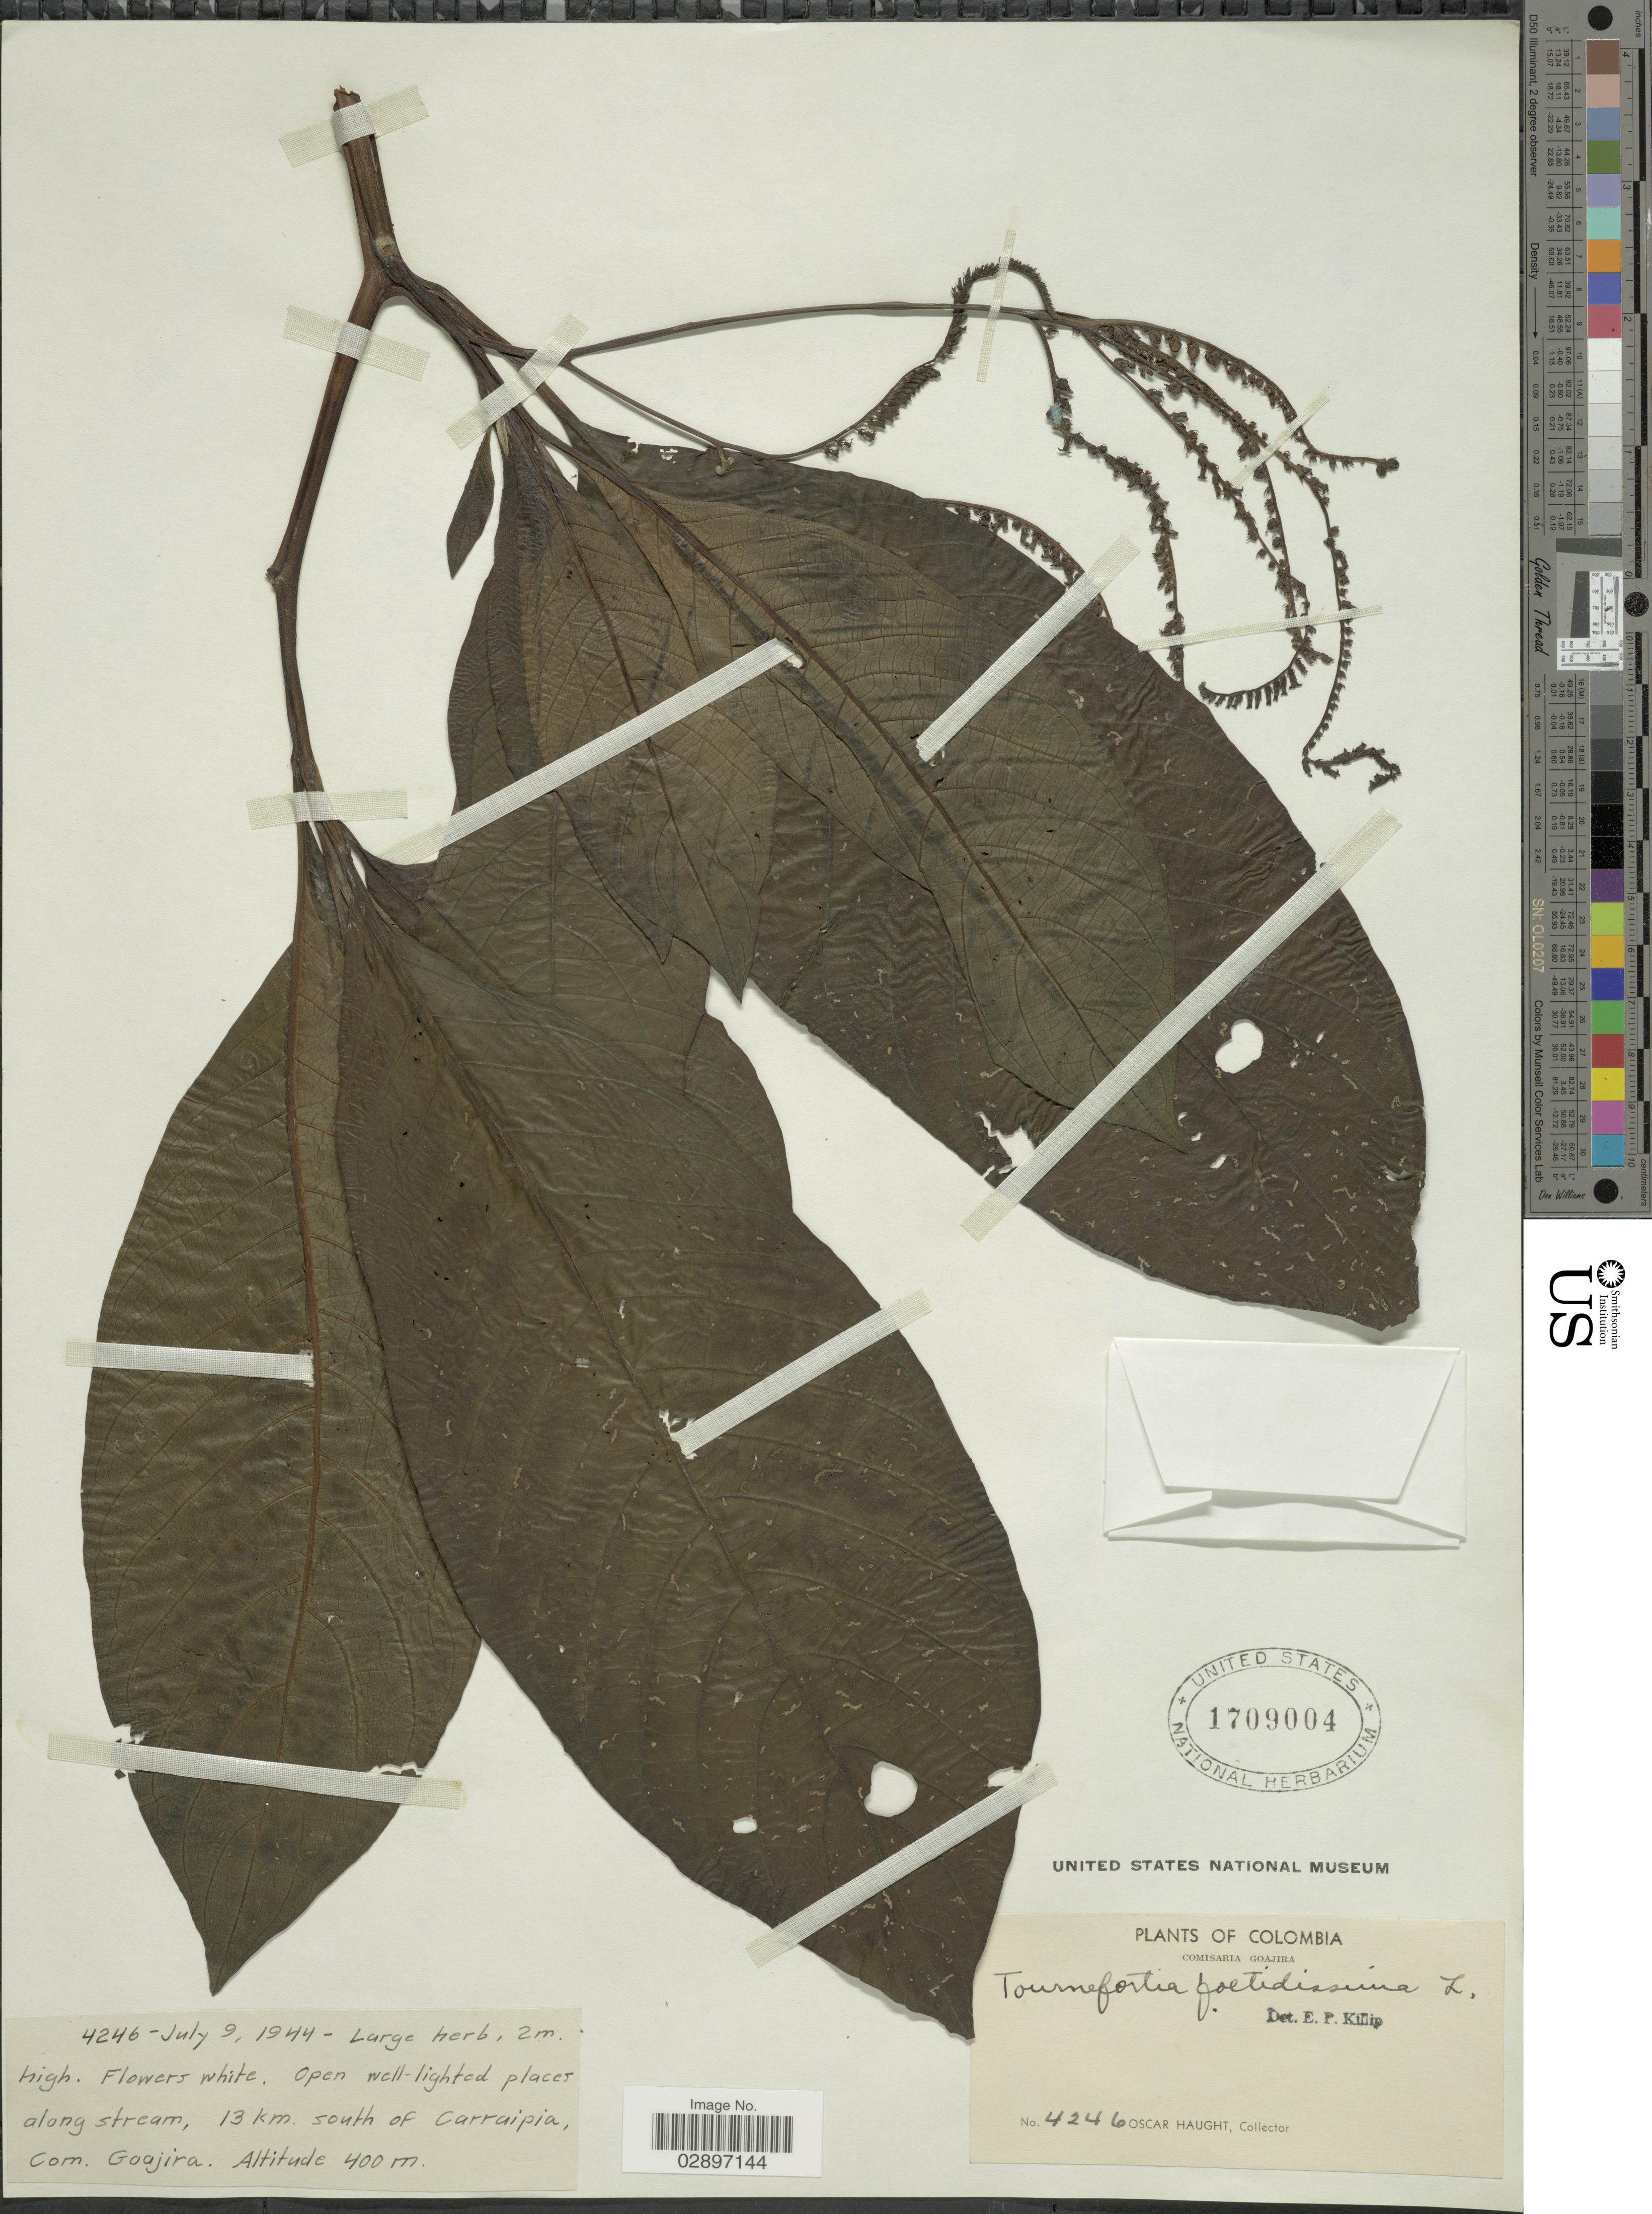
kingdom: Plantae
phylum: Tracheophyta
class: Magnoliopsida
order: Boraginales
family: Heliotropiaceae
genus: Tournefortia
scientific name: Tournefortia foetidissima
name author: L.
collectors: O. L. Haught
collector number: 4246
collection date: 1944-07-09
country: Colombia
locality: Comisaria Goajira. Along stream, 13 km. south of Carraipia.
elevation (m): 400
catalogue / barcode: US 1709004